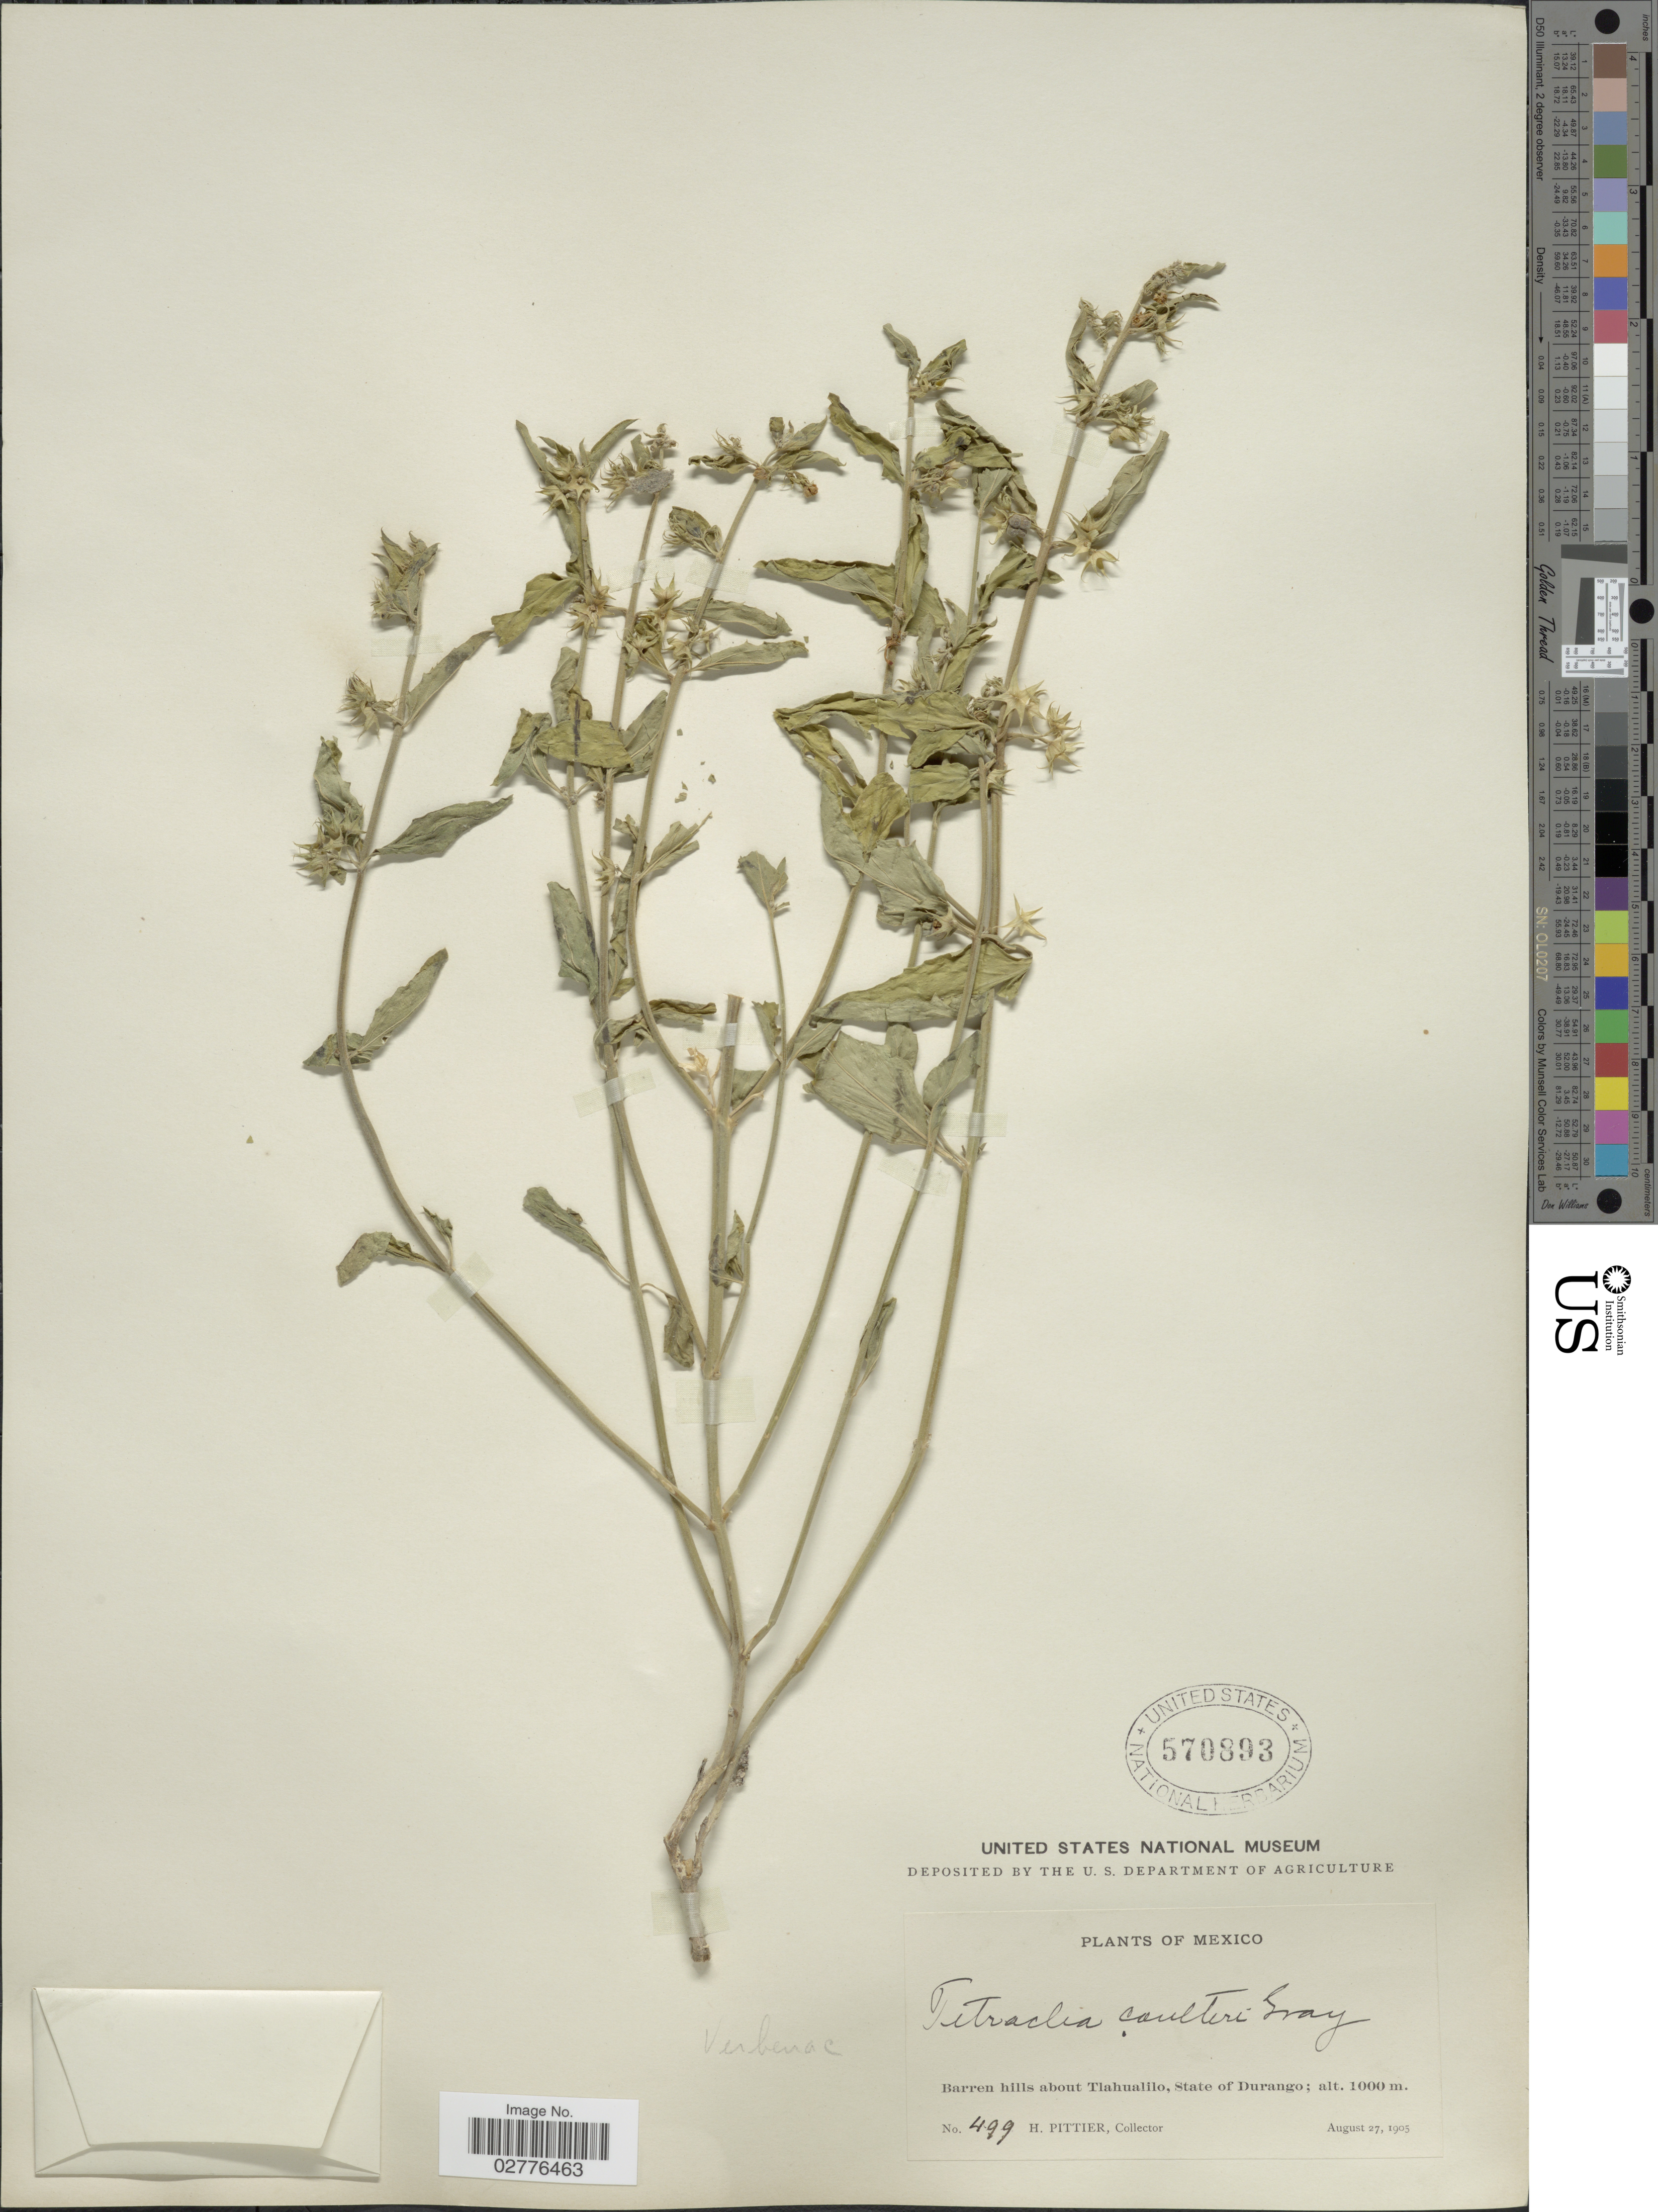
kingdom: Plantae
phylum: Tracheophyta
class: Magnoliopsida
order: Lamiales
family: Lamiaceae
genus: Tetraclea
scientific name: Tetraclea coulteri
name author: A. Gray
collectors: H. F. Pittier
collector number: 499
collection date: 1905-08-27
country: Mexico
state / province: Durango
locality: Barren hills about Tlahualilo.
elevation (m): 1000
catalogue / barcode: US 570893